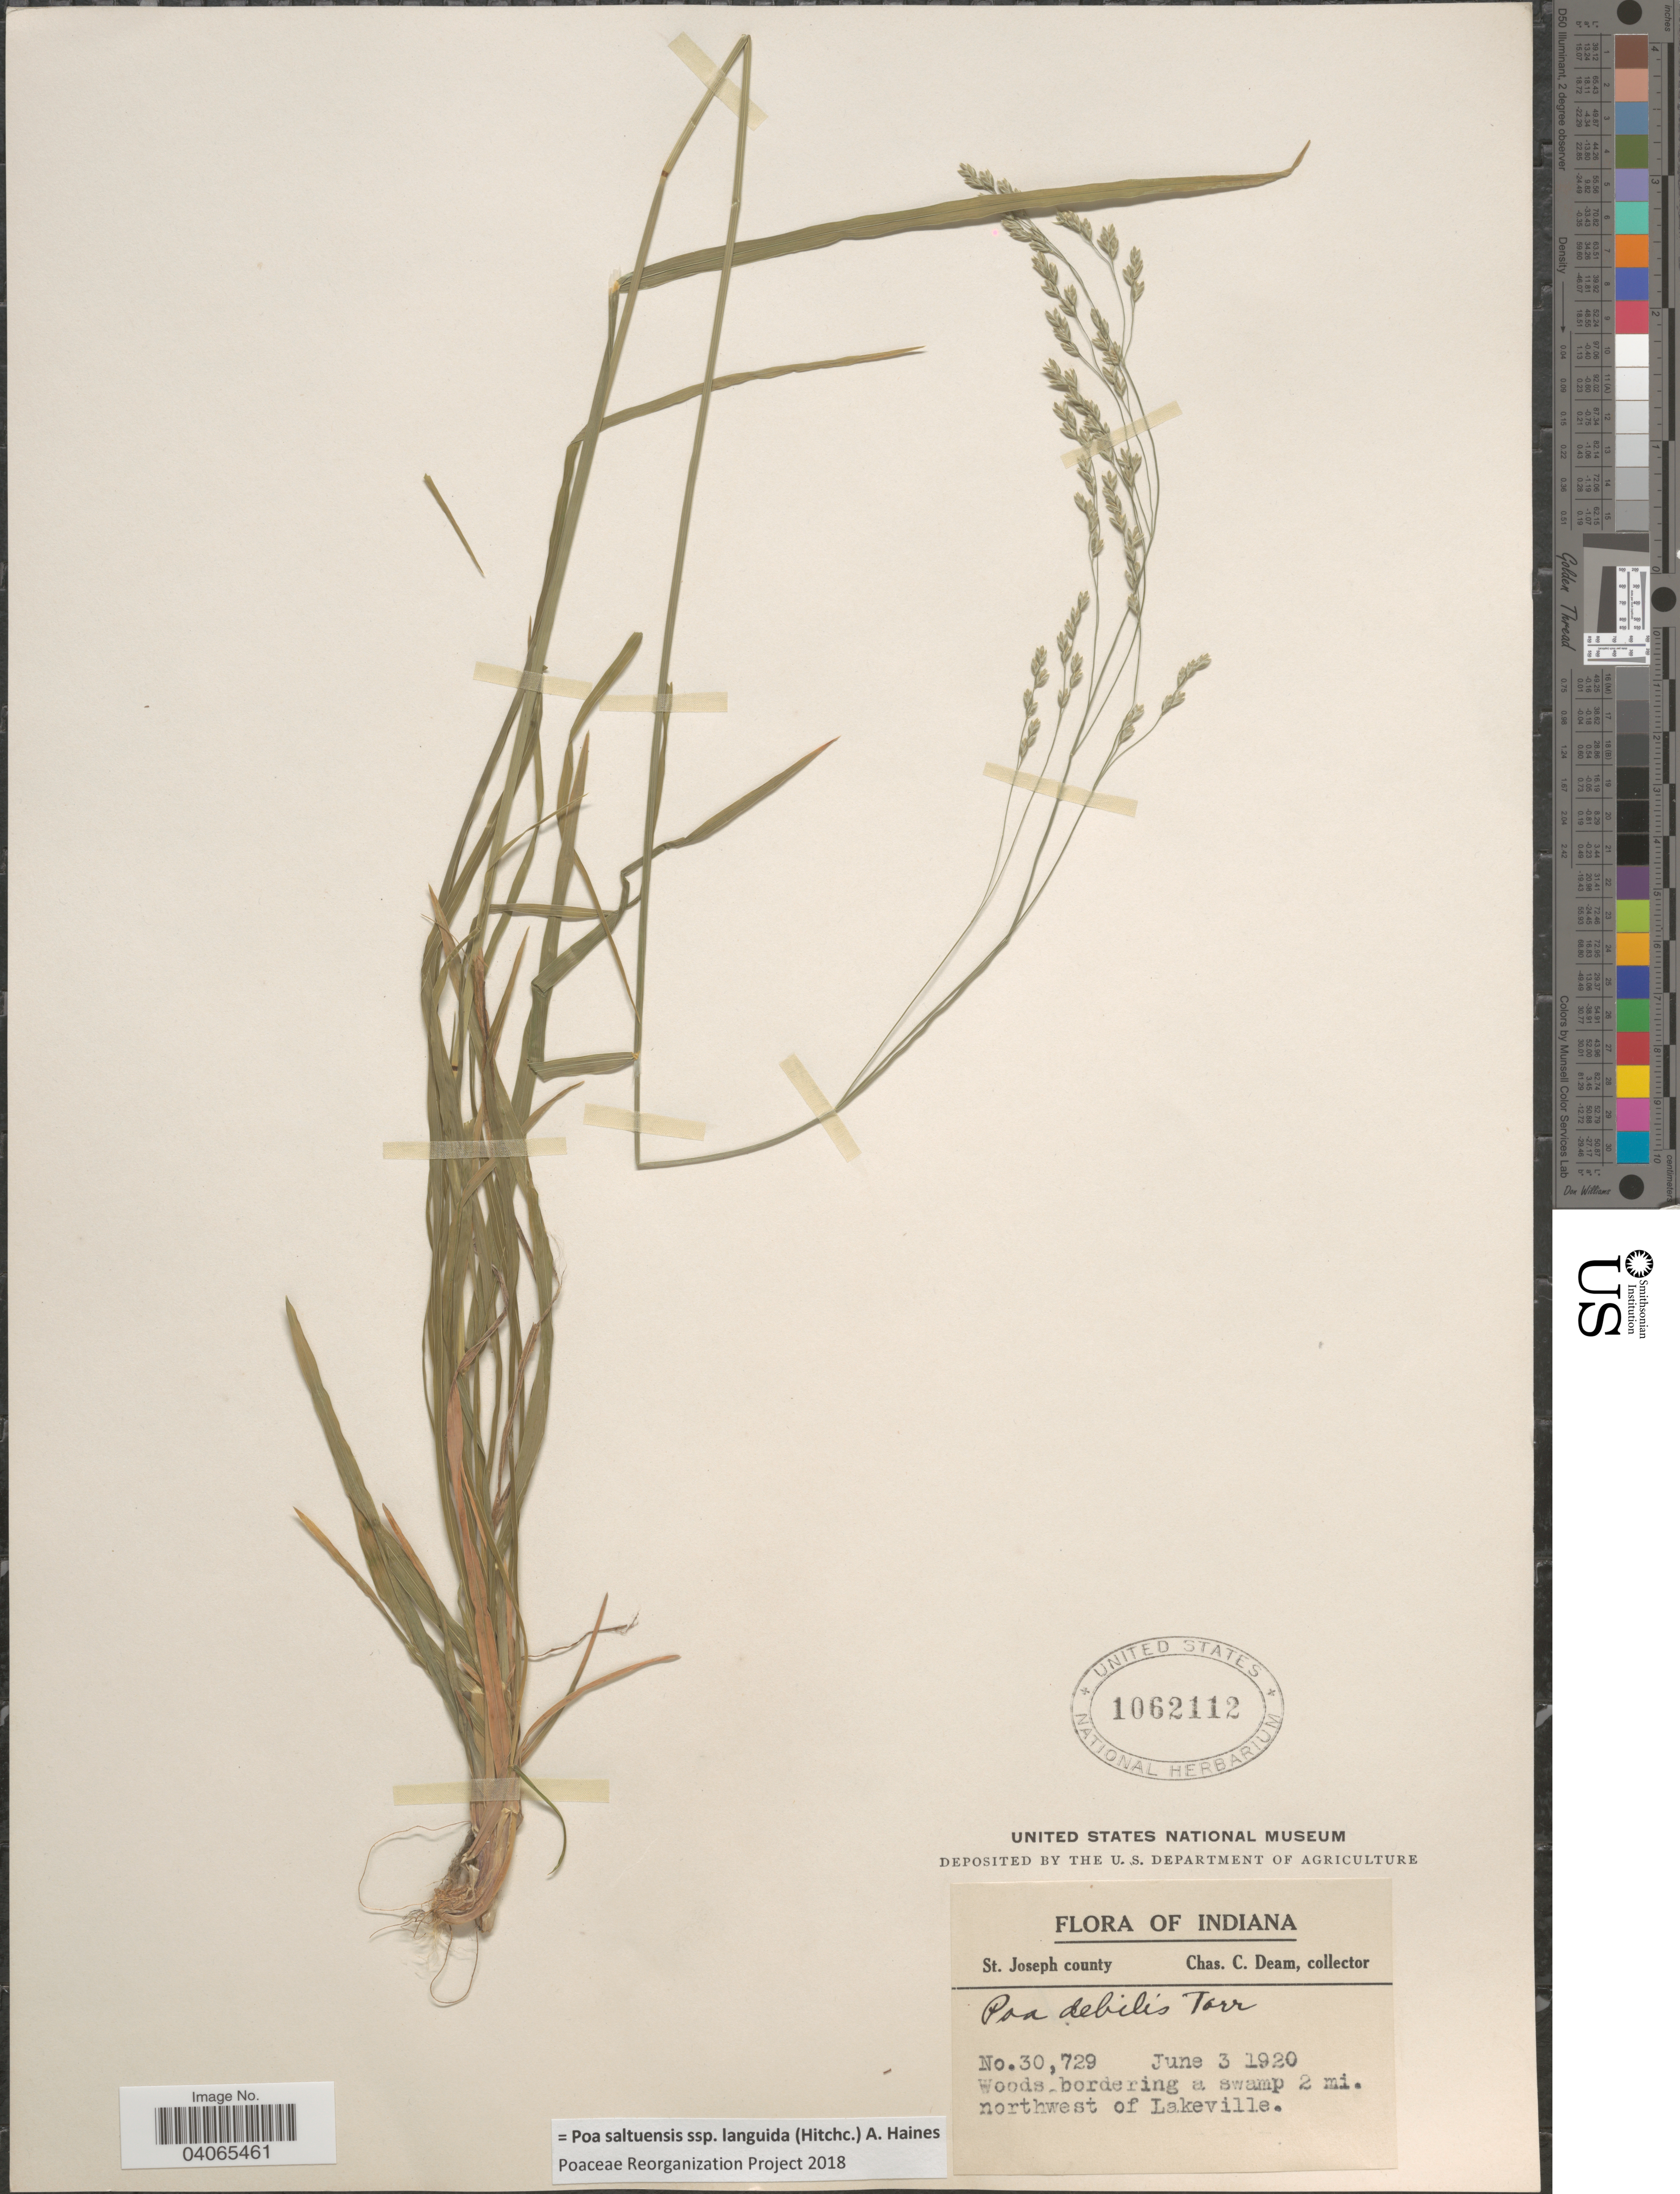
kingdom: Plantae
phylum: Tracheophyta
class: Liliopsida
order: Poales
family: Poaceae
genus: Poa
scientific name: Poa saltuensis subsp. languida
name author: (Hitchc.) A. Haines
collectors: C. C. Deam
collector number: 30729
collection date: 1920-06-03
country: United States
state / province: Indiana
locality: St. Joseph county. Woods bordernig a swamp 2 mi. northwest of Lakeville.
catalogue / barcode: US 1062112